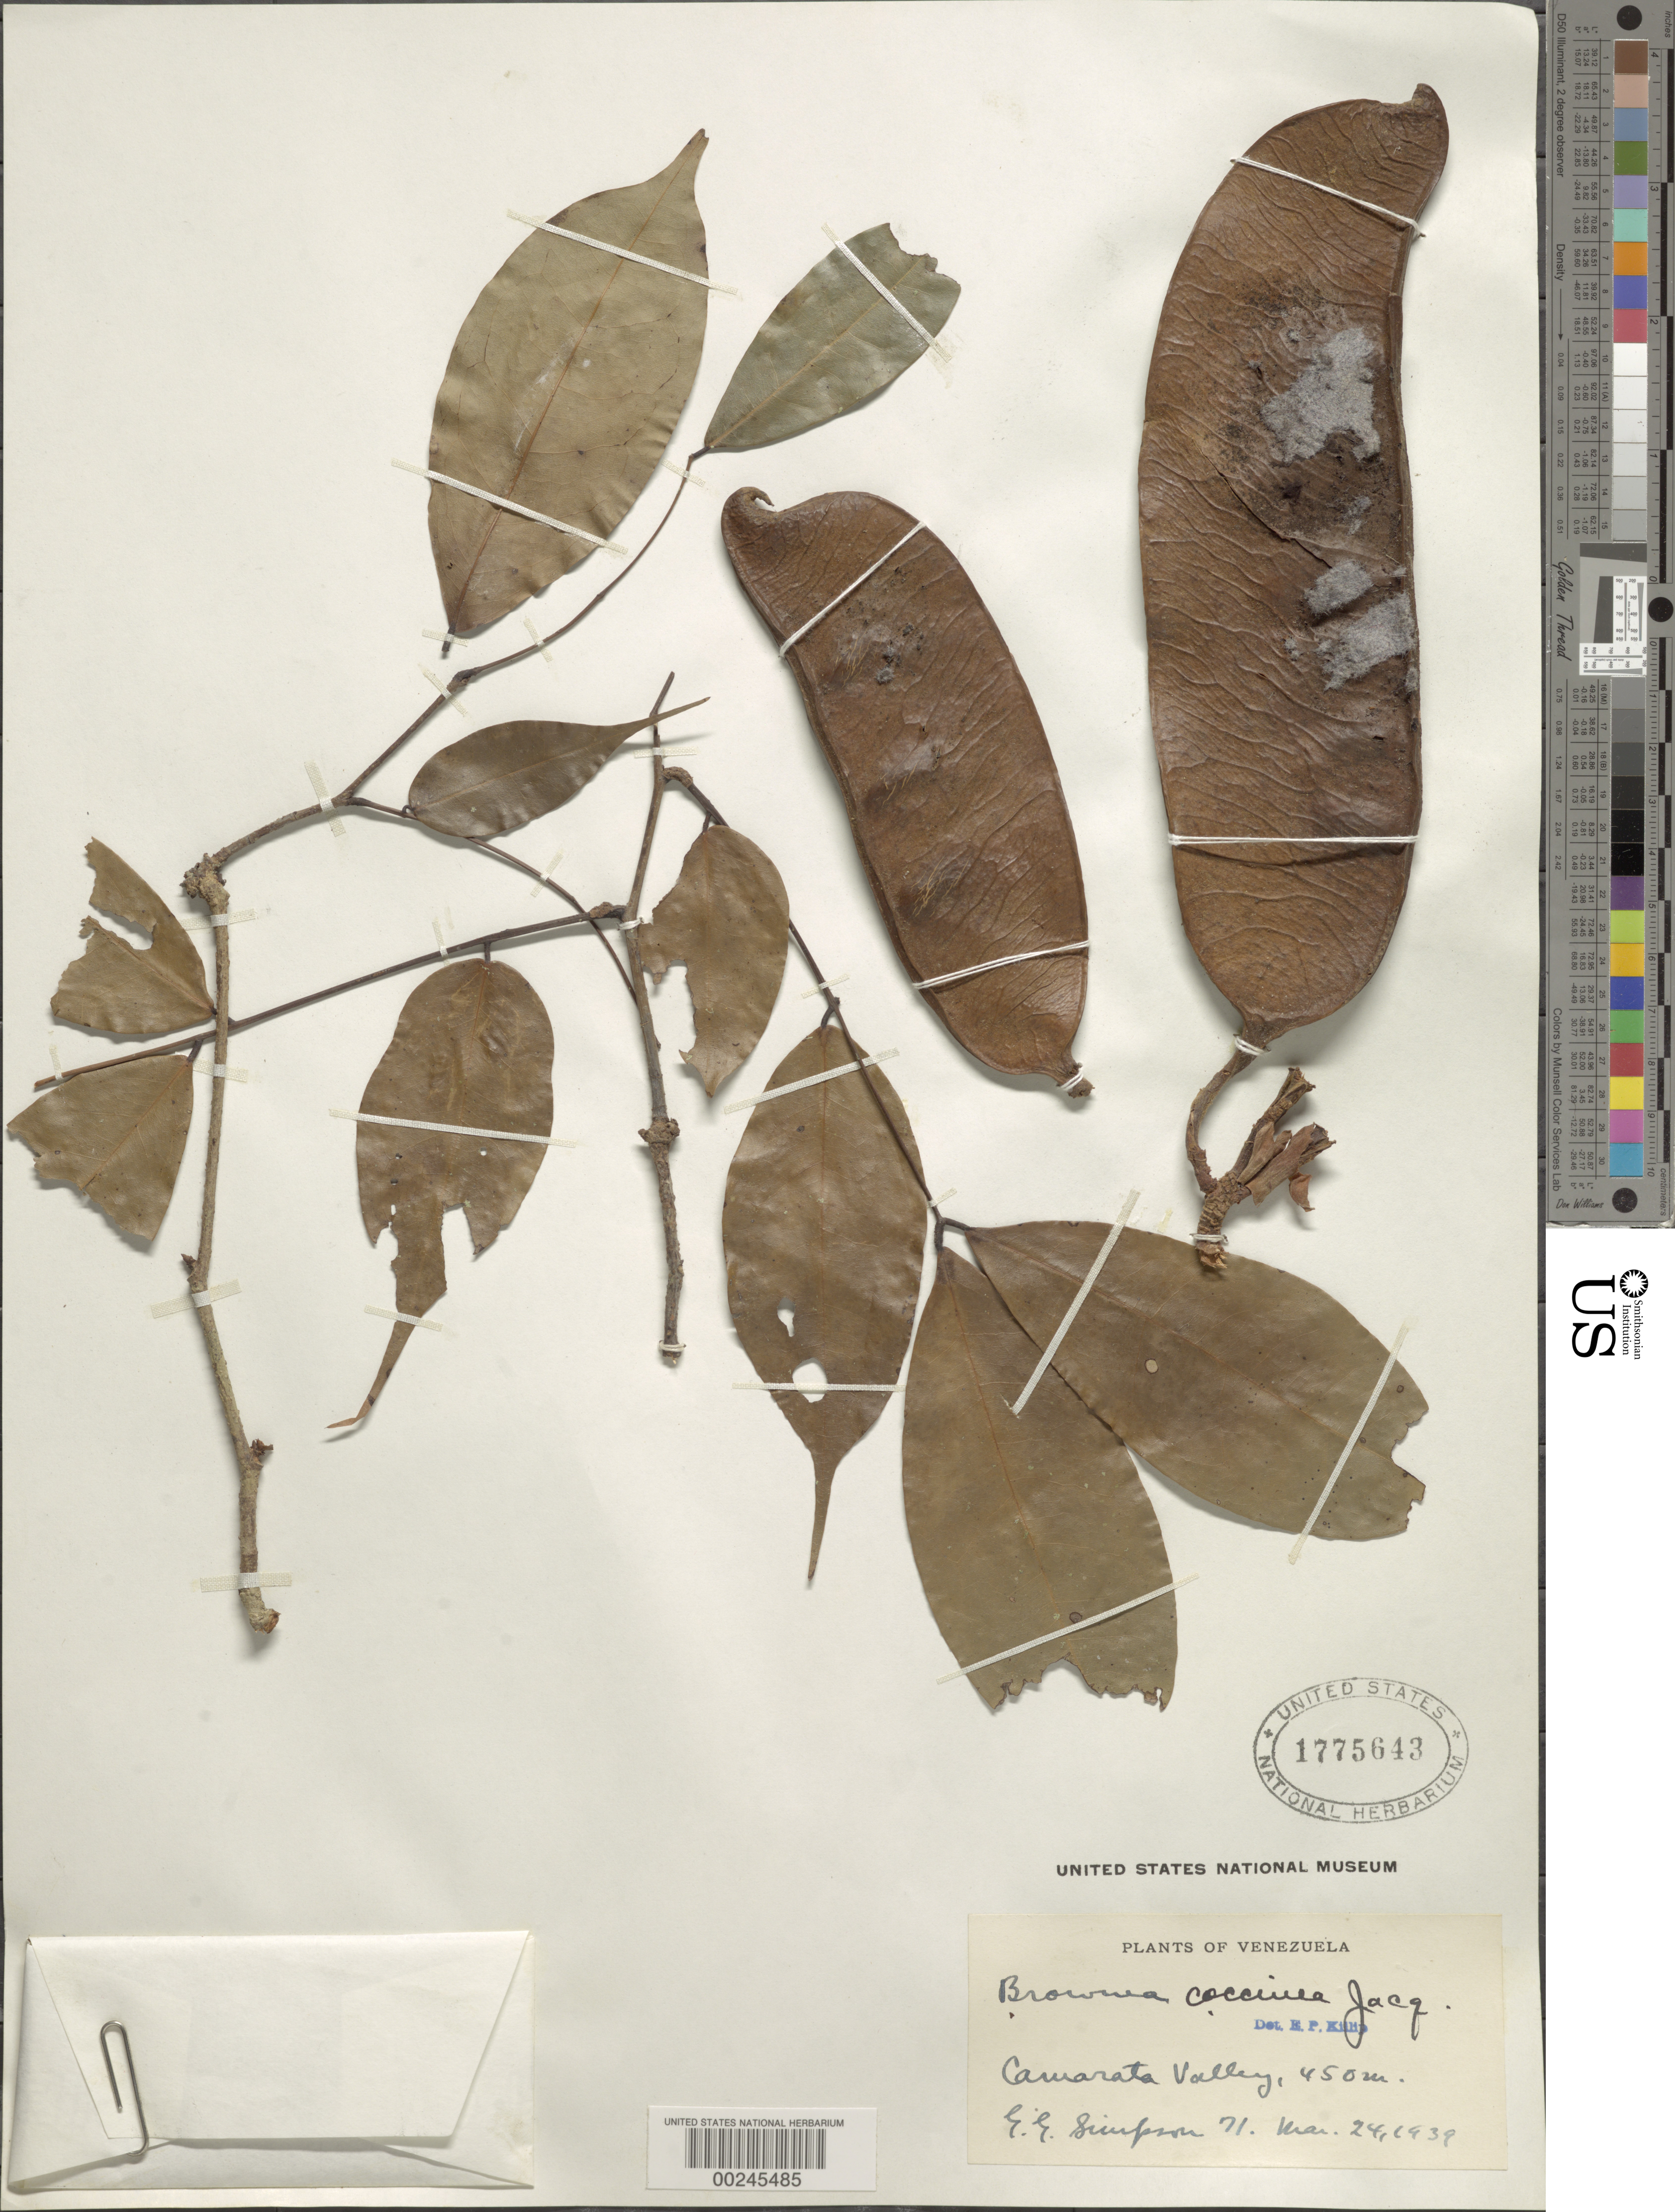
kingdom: Plantae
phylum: Tracheophyta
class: Magnoliopsida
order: Fabales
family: Fabaceae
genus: Brownea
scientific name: Brownea coccinea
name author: Jacq.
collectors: E. Simpson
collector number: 71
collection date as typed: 24 Mar 1939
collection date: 1939-03-24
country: Venezuela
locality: Camarata valley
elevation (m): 450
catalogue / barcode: US 1775643